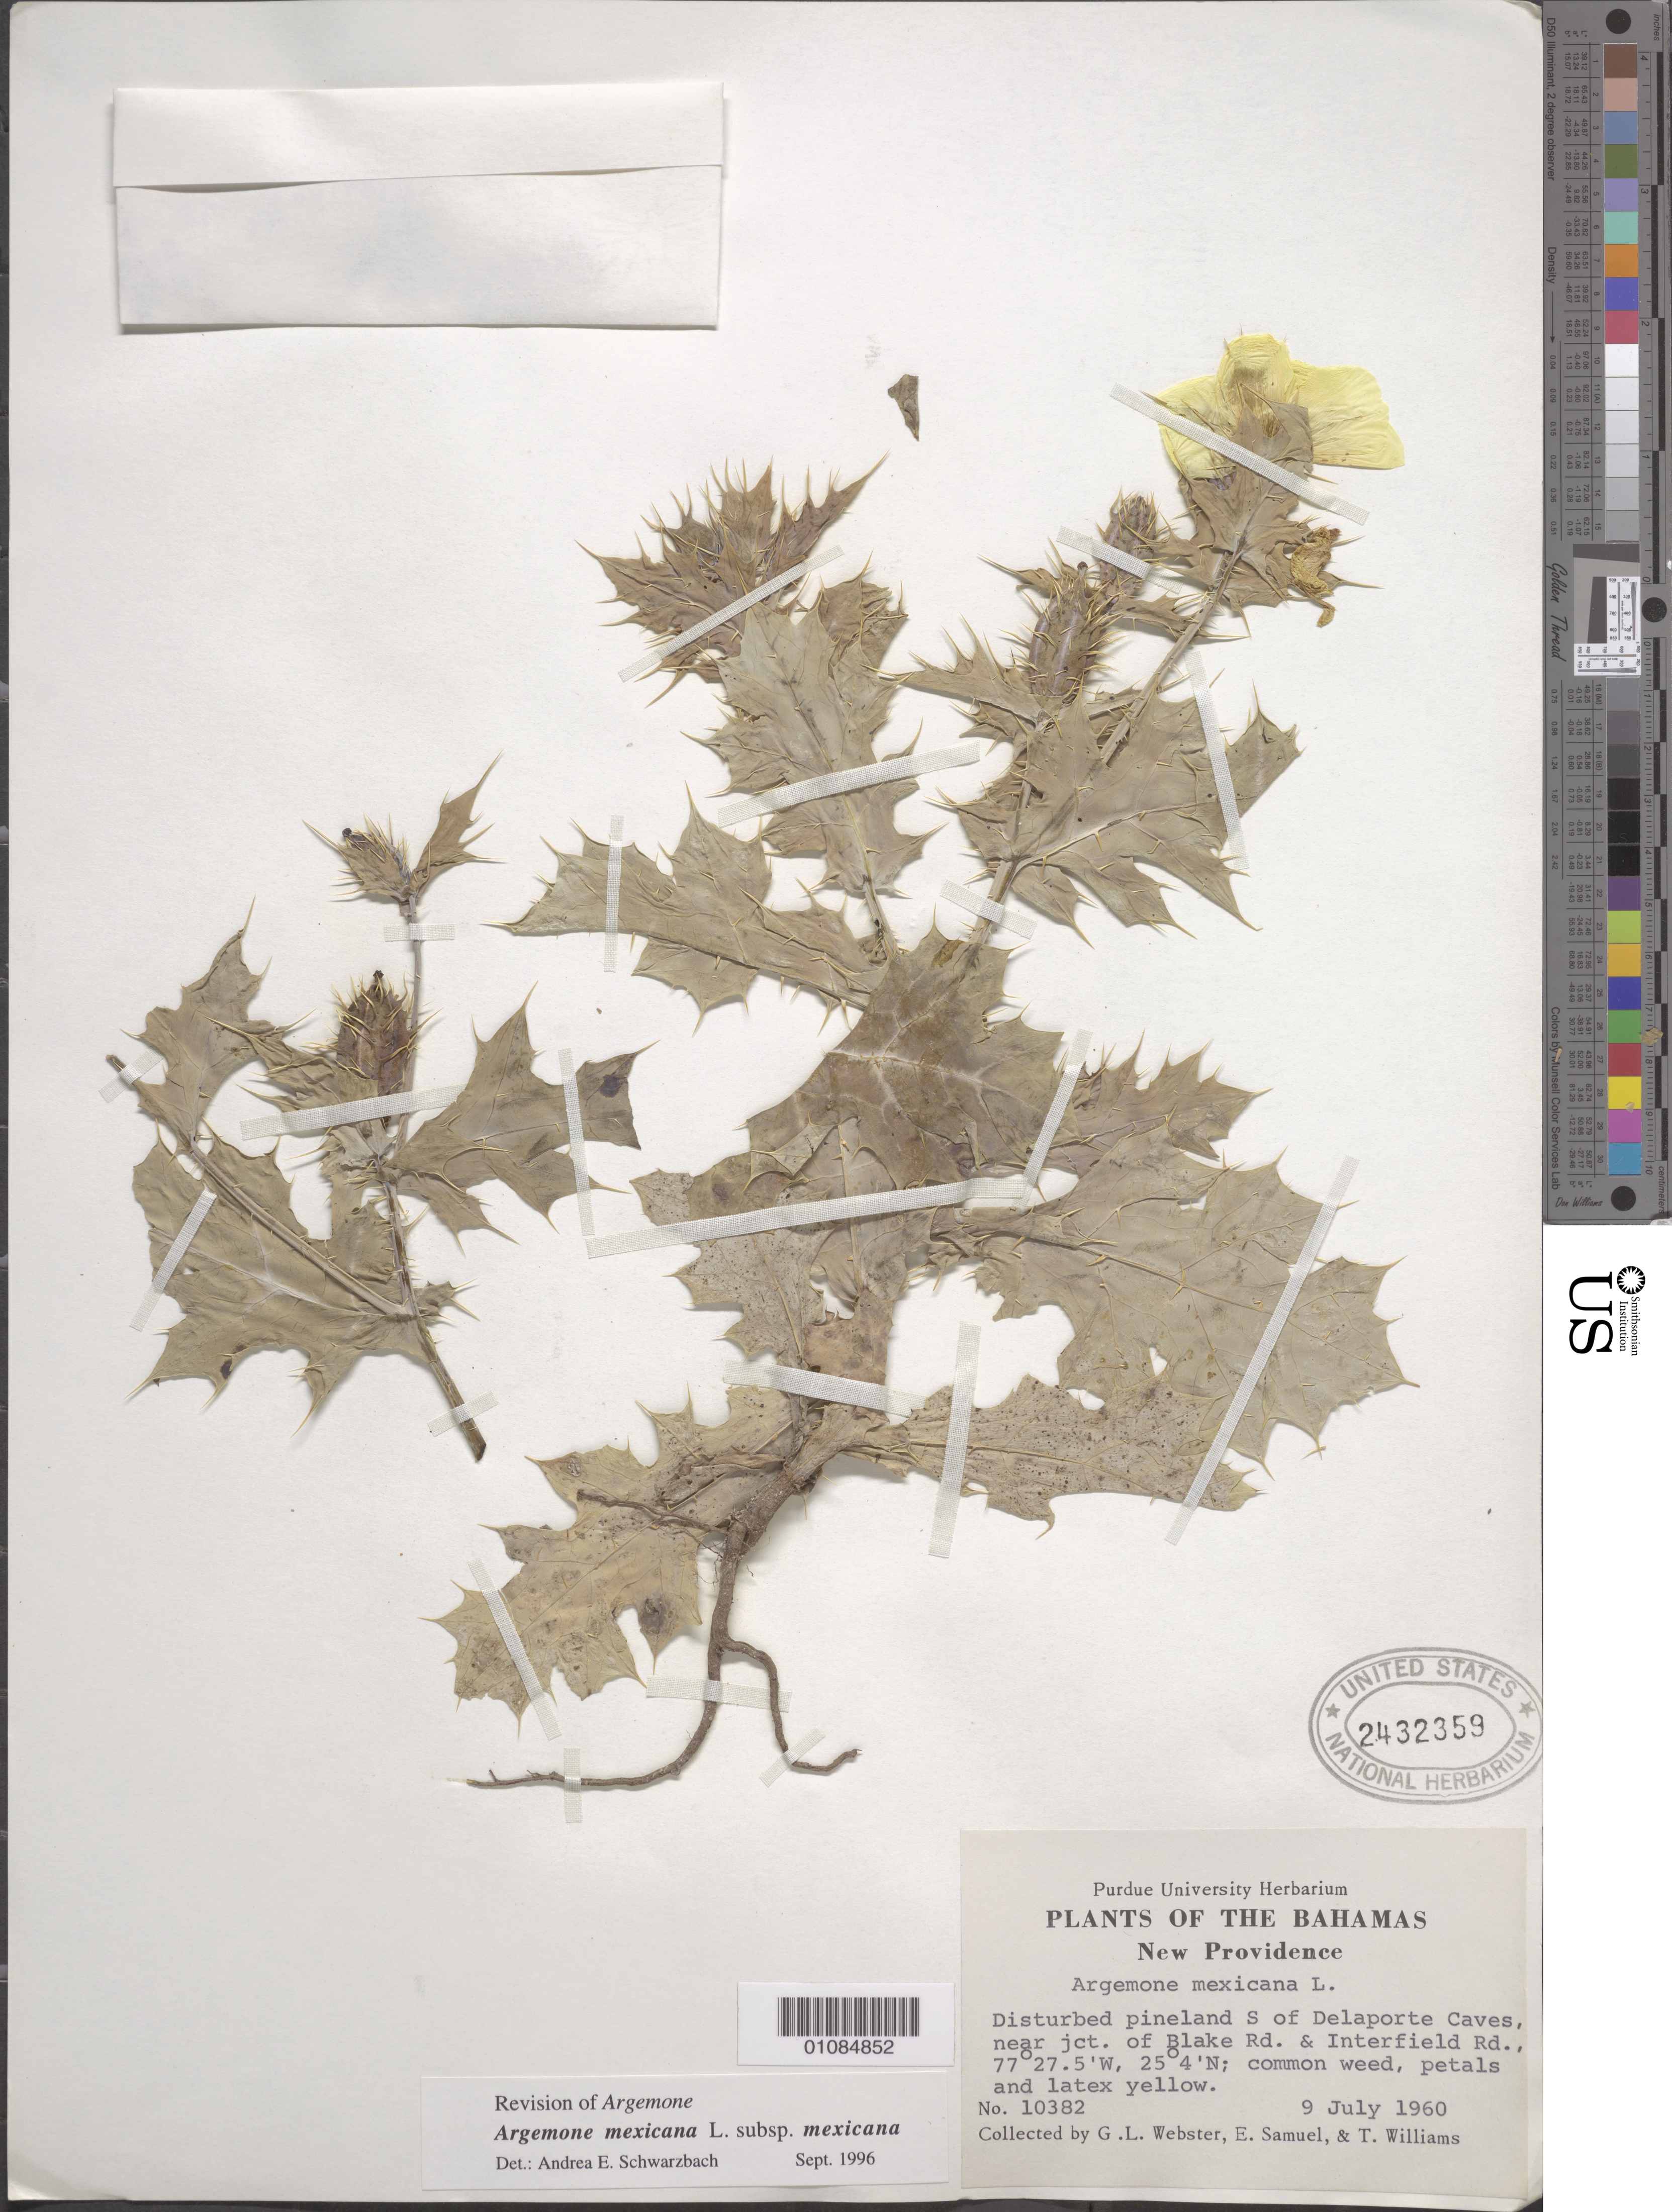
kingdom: Plantae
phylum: Tracheophyta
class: Magnoliopsida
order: Ranunculales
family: Papaveraceae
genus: Argemone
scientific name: Argemone mexicana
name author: L.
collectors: G. L. Webster, E. Samuel & T. Williams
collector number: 10382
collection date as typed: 09 Jul 1960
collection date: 1960-07-09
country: Bahamas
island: New Providence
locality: Disturbed pineland S of Delaporte Caves, near jct. of Blake Rd. and Interfield Rd.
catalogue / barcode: US 2432359